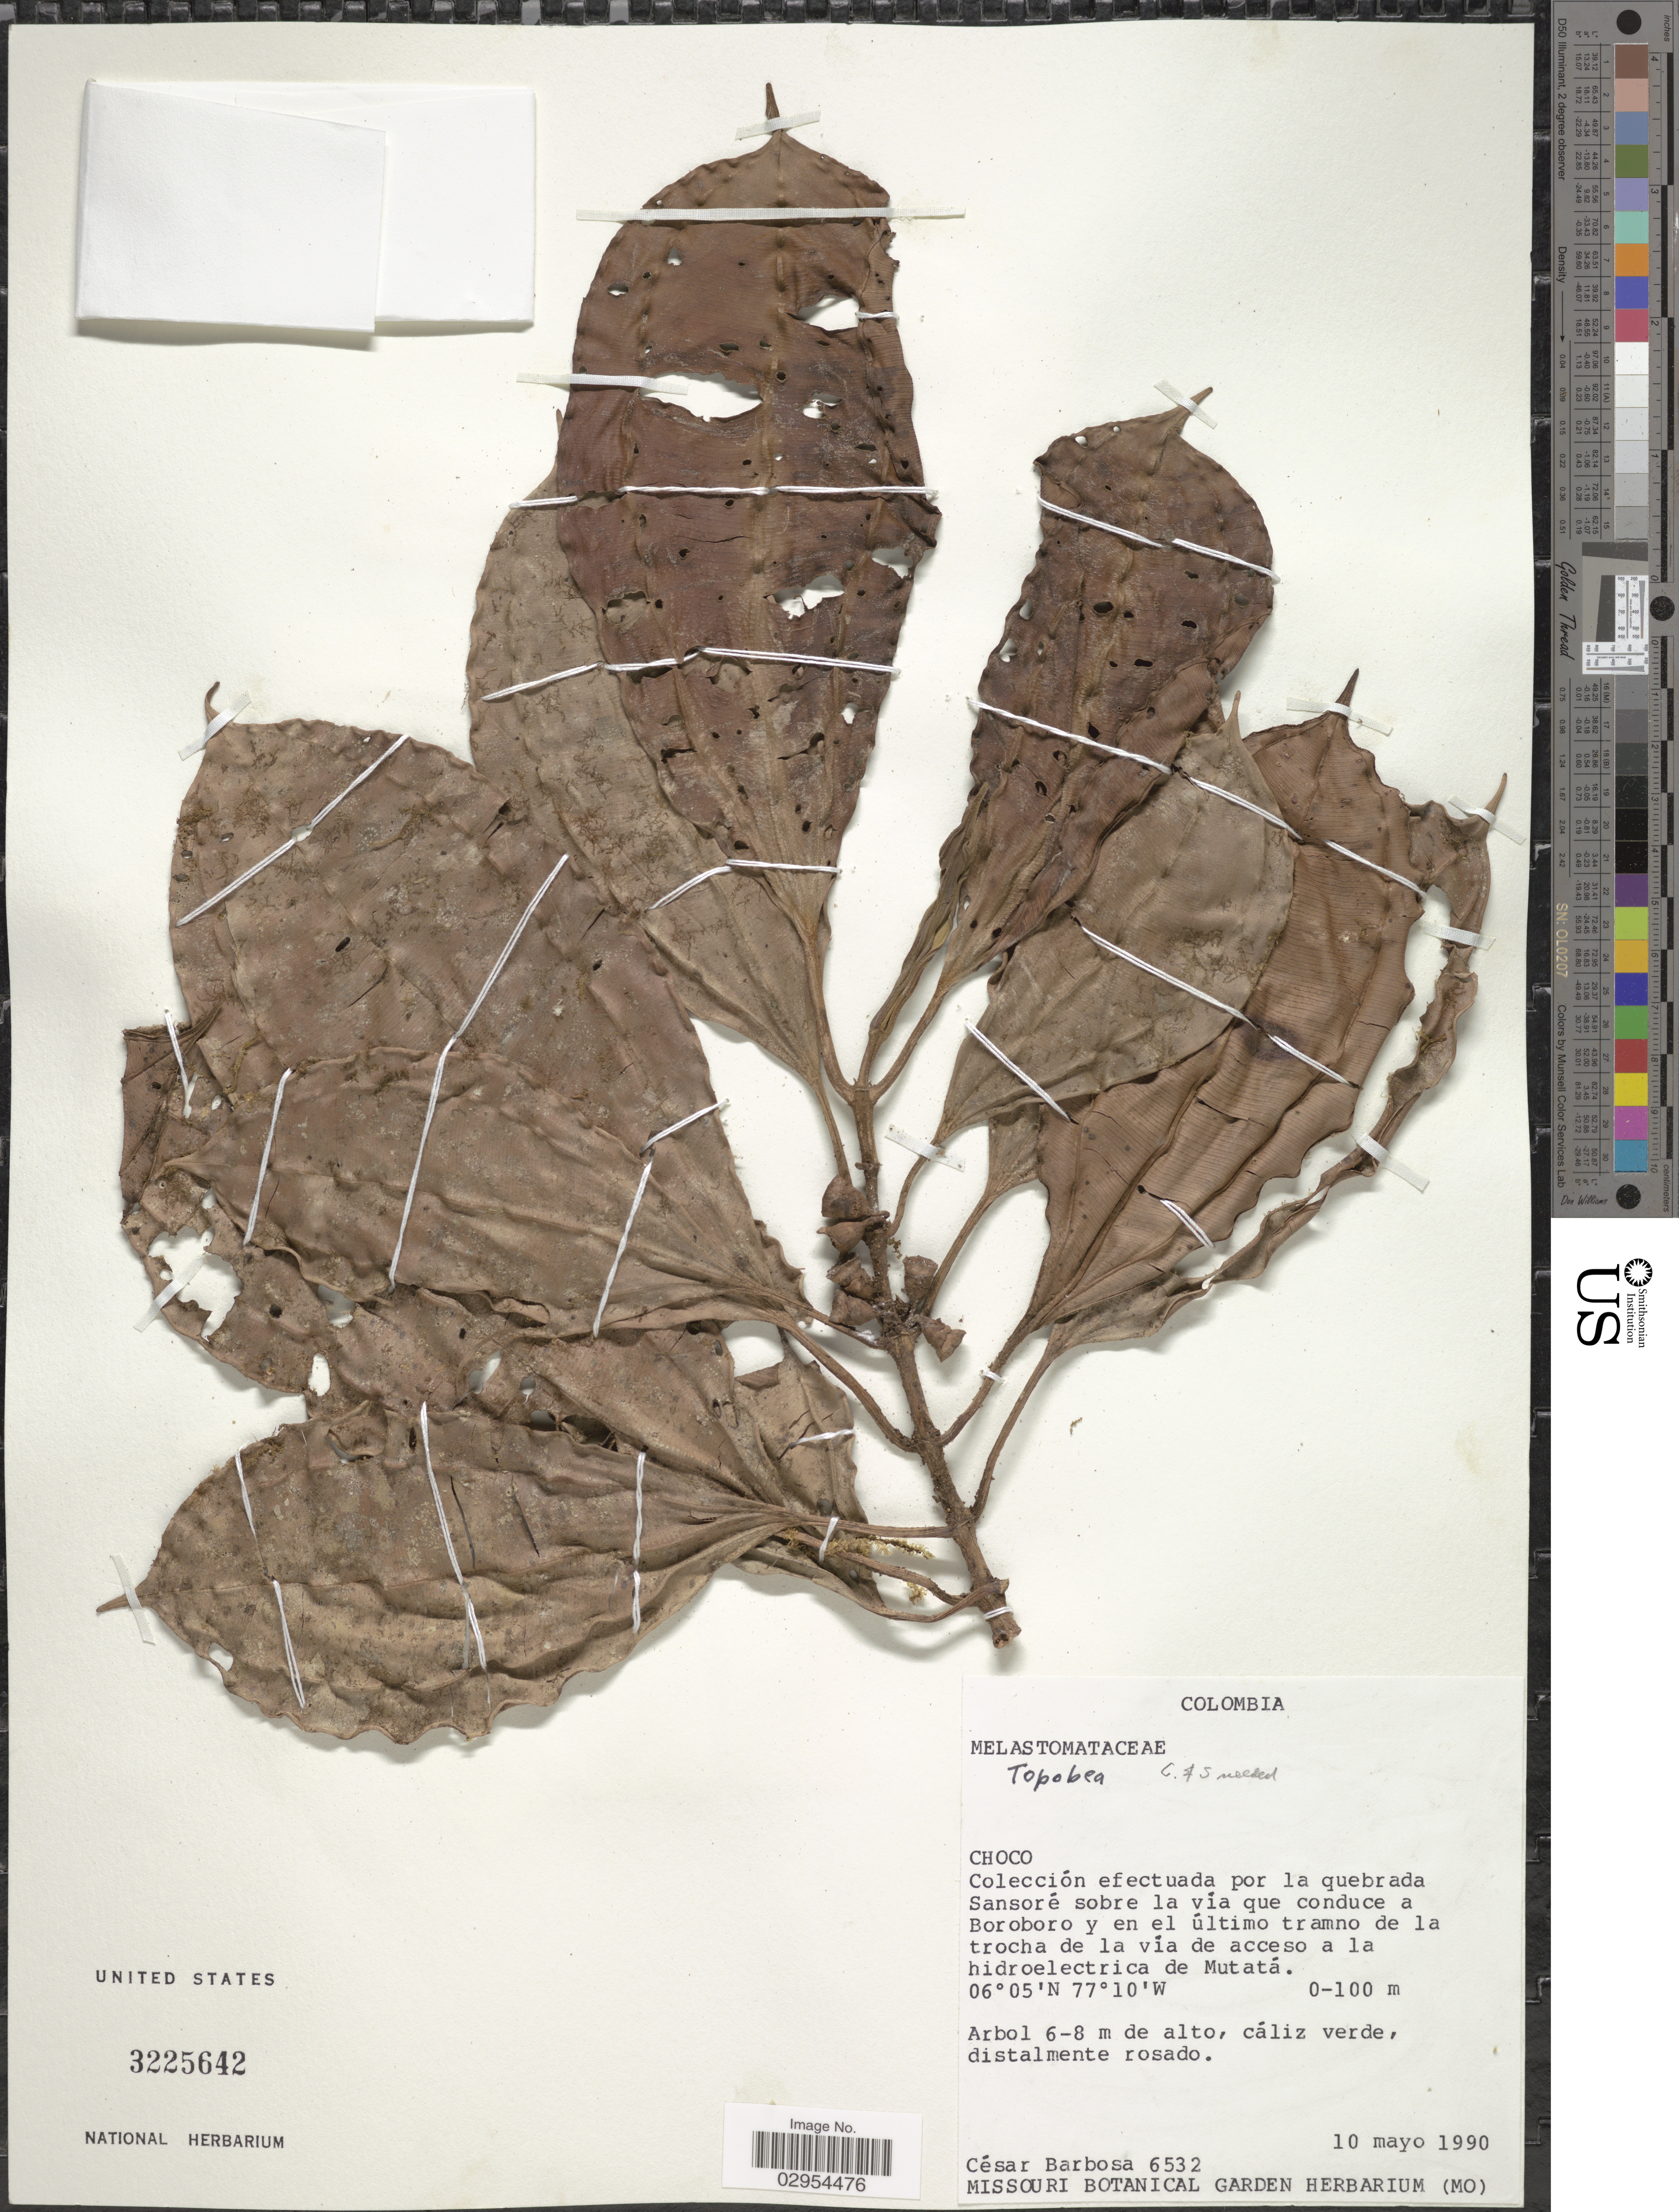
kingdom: Plantae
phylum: Tracheophyta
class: Magnoliopsida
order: Myrtales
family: Melastomataceae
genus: Topobea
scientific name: Topobea sp.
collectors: C. E. Barbosa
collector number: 6532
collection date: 1990-05-10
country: Colombia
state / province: Chocó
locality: Colección efectuada por la quebrada Sansoré sobre la vía que conduce a Boroboro y en el último tramno de la trocha de la vía de acceso a la hidroelectrica de Mutatá.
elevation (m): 0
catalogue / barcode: US 3225642